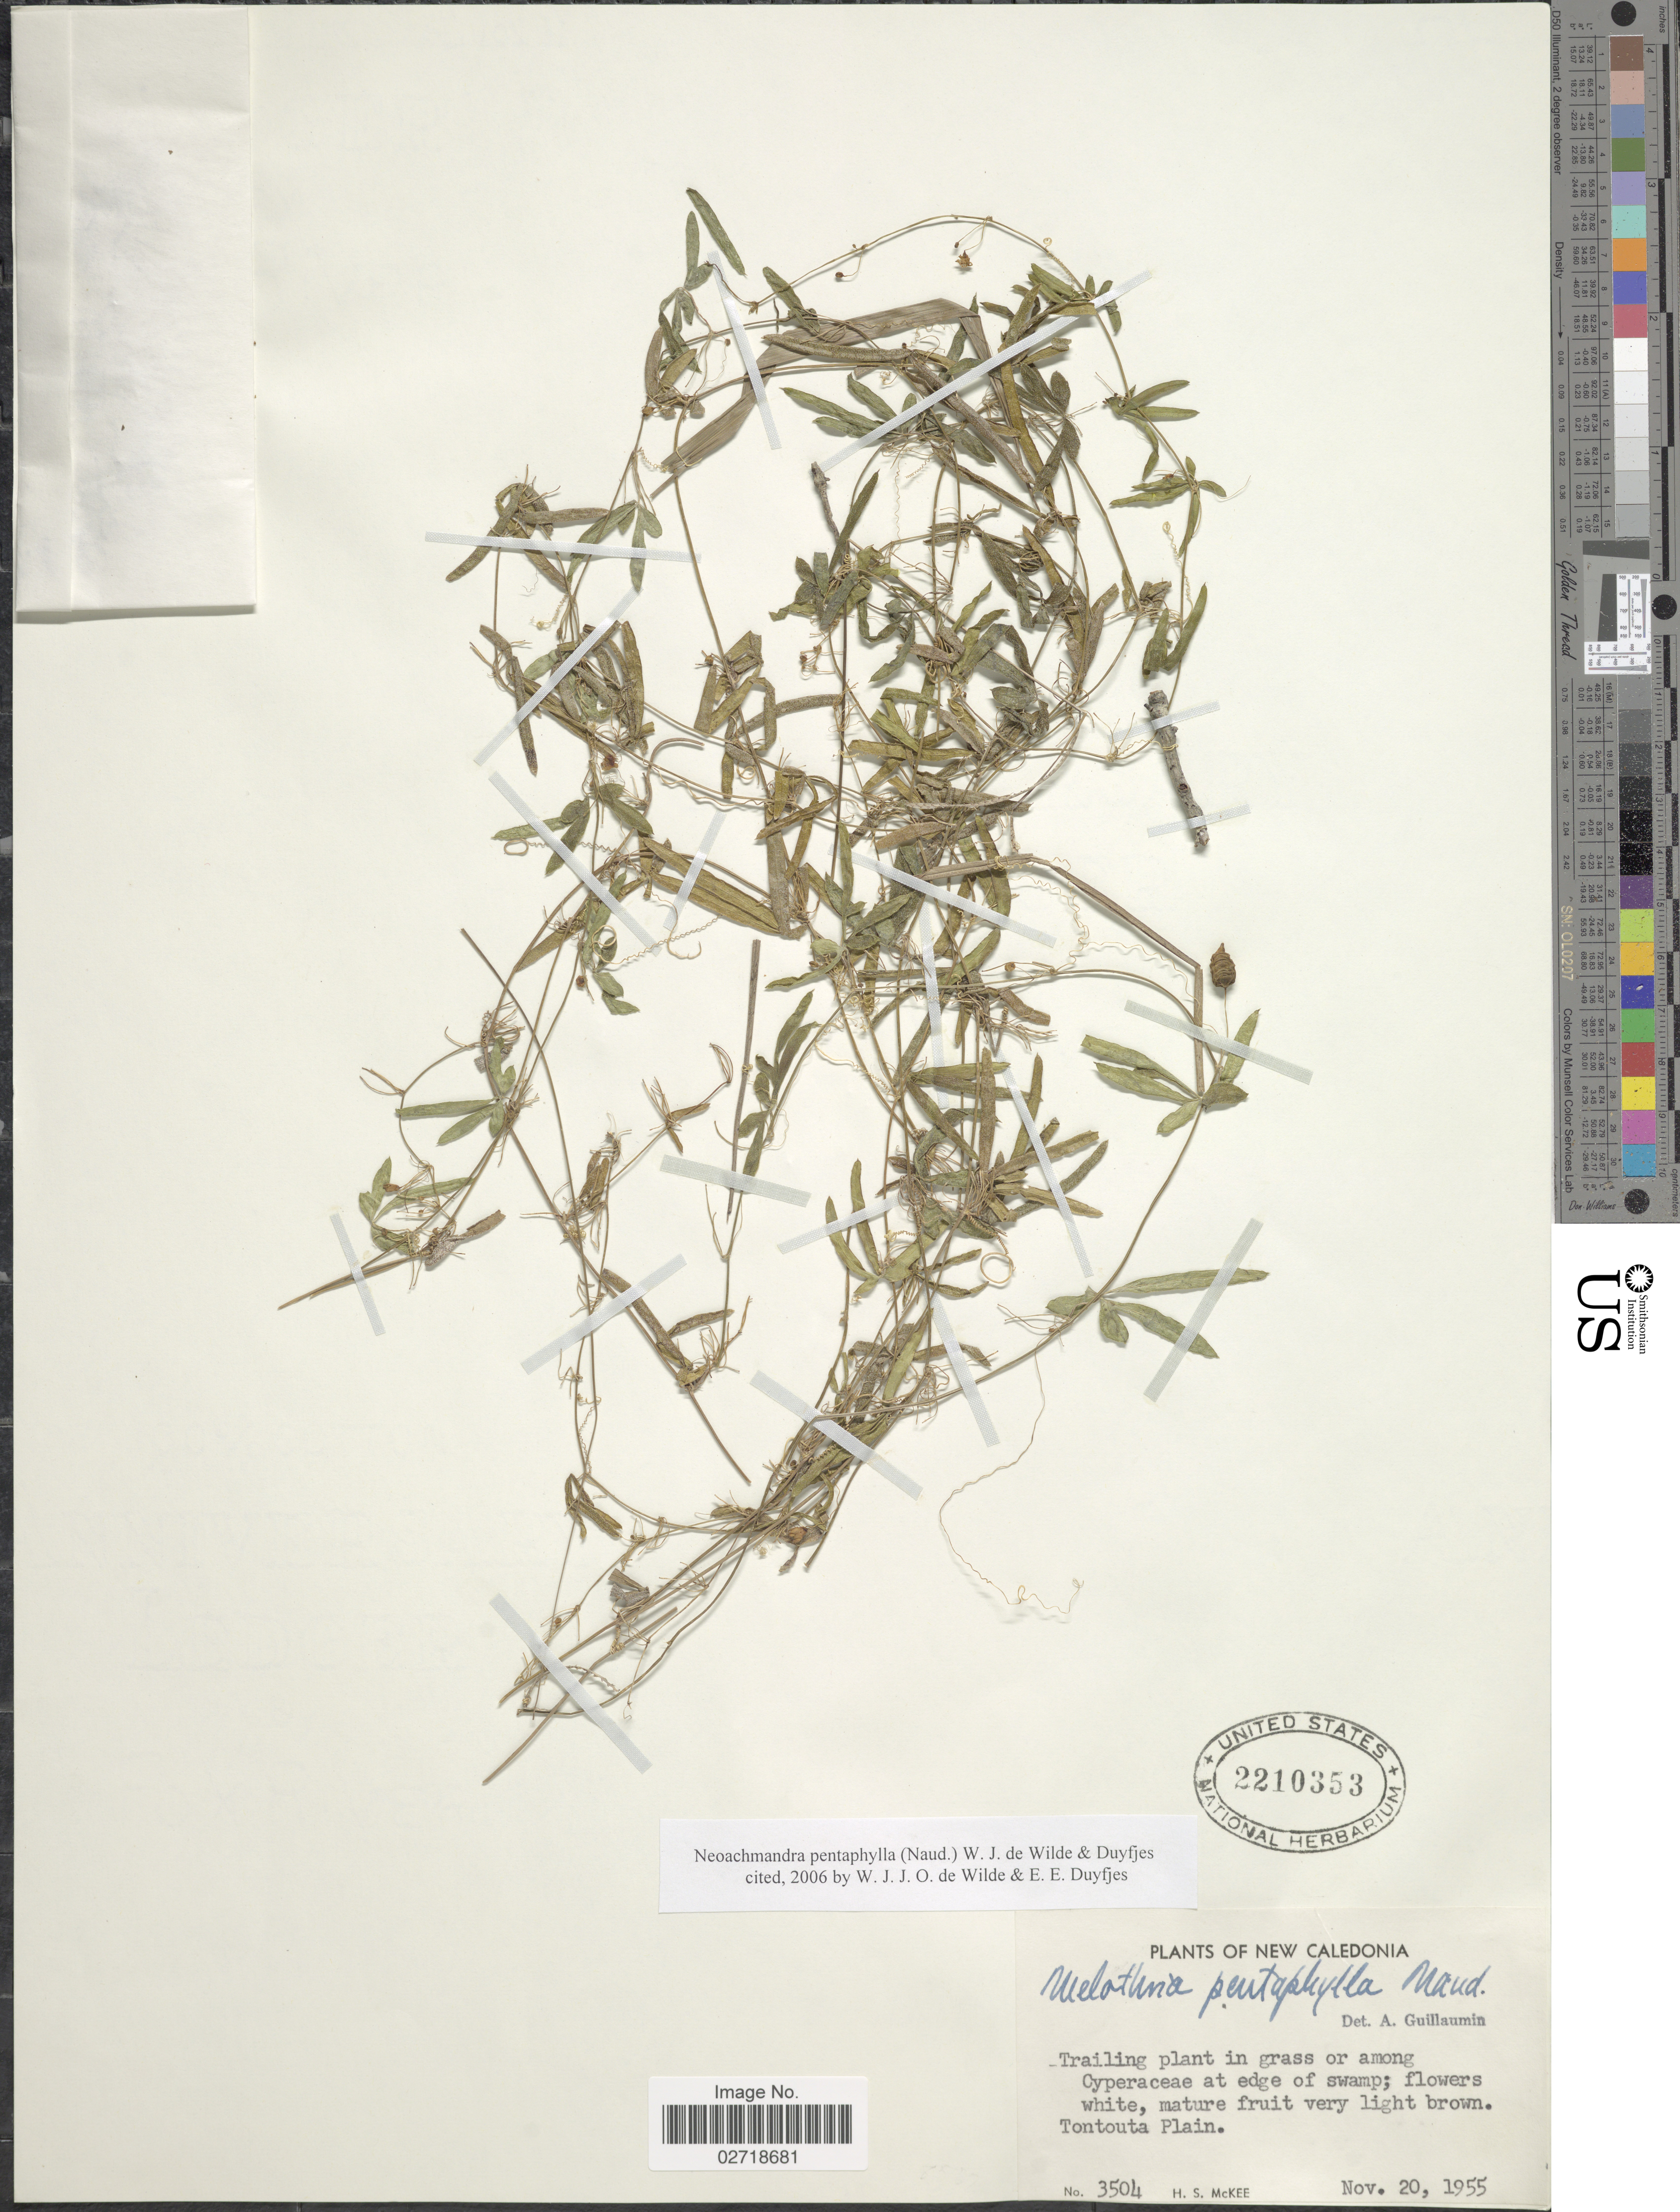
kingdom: Plantae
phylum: Tracheophyta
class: Magnoliopsida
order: Cucurbitales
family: Cucurbitaceae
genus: Zehneria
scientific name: Zehneria pentaphylla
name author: (Naudin) M.D. Dwivedi et al.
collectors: H. S. McKee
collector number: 3504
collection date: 1955-11-20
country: New Caledonia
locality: Toutouta Plain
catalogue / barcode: US 2210353